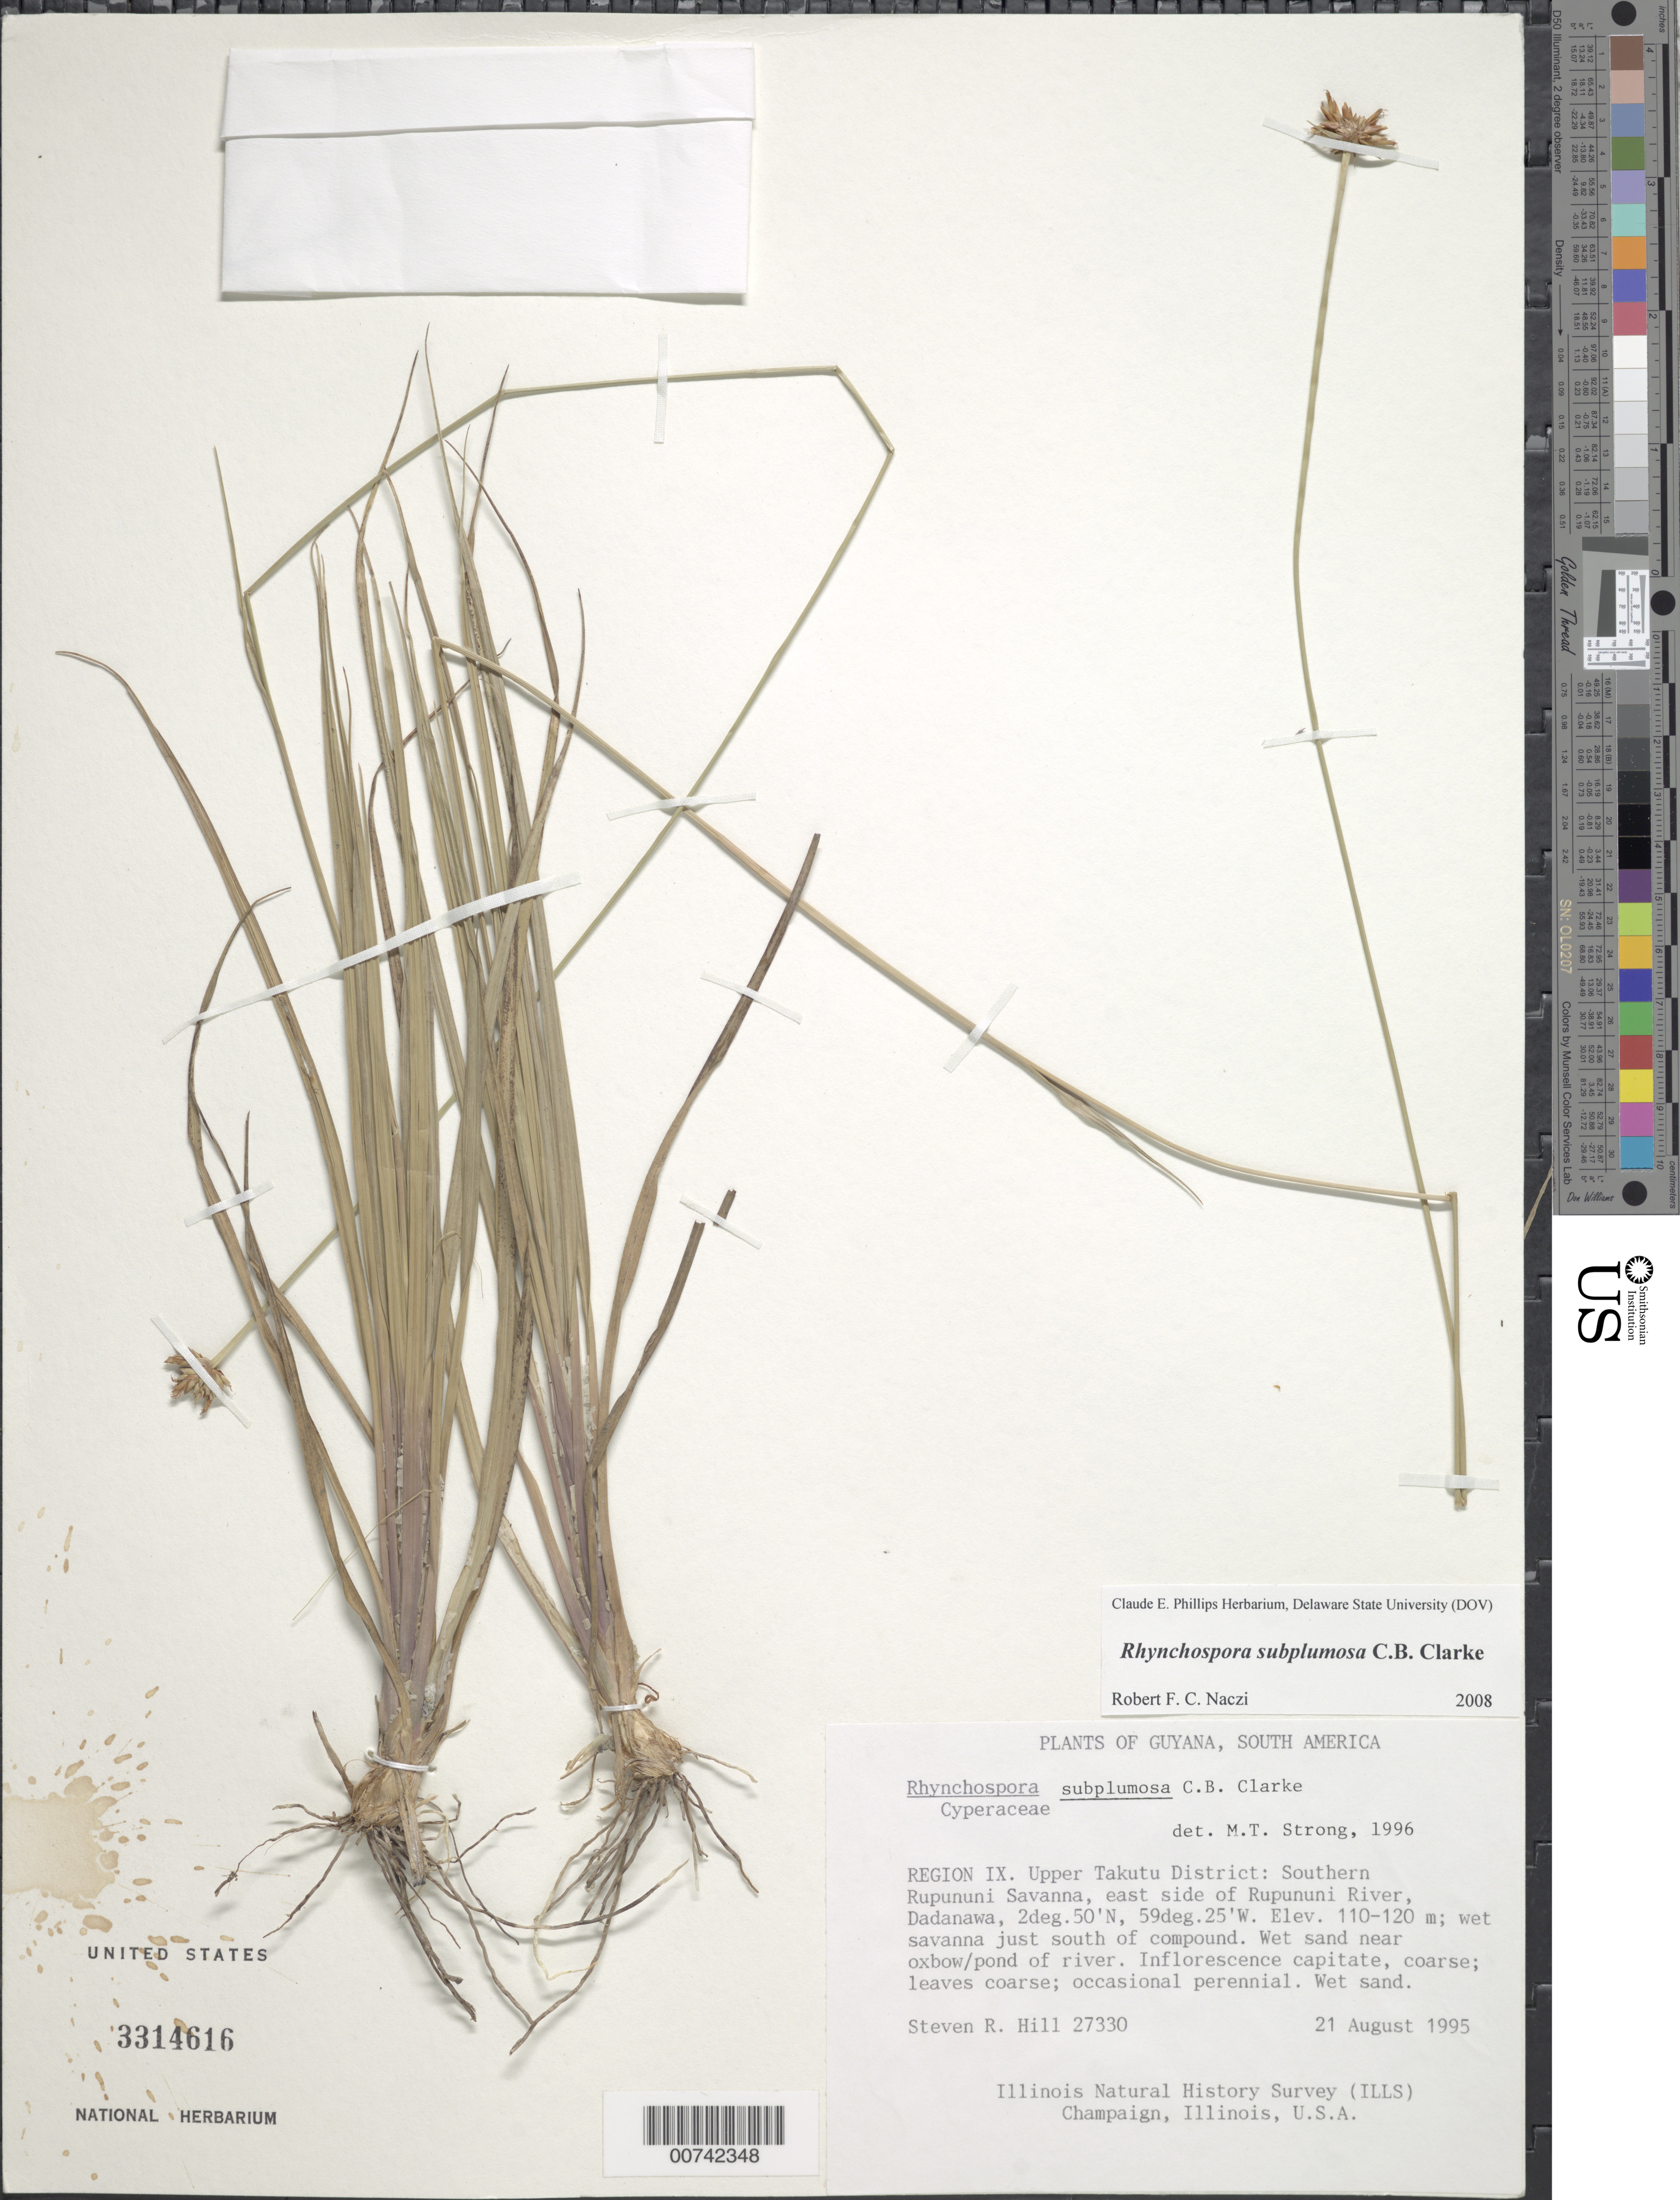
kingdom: Plantae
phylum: Tracheophyta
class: Liliopsida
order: Poales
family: Cyperaceae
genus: Rhynchospora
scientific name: Rhynchospora subplumosa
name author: C.B. Clarke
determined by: Alves, K.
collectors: S. R. Hill, C. N. Horn & J. H. Wiersema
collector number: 27330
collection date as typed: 21-Aug-95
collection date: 1995-08-21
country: Guyana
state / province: U. Takutu-U. Essequibo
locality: Dadanawa, southern Rupununi Savanna, E side of Rupununi R.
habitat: Savanna just south of compound. Wet sand near oxbow/pond of river. Wet sand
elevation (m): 110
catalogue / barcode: US 3314616